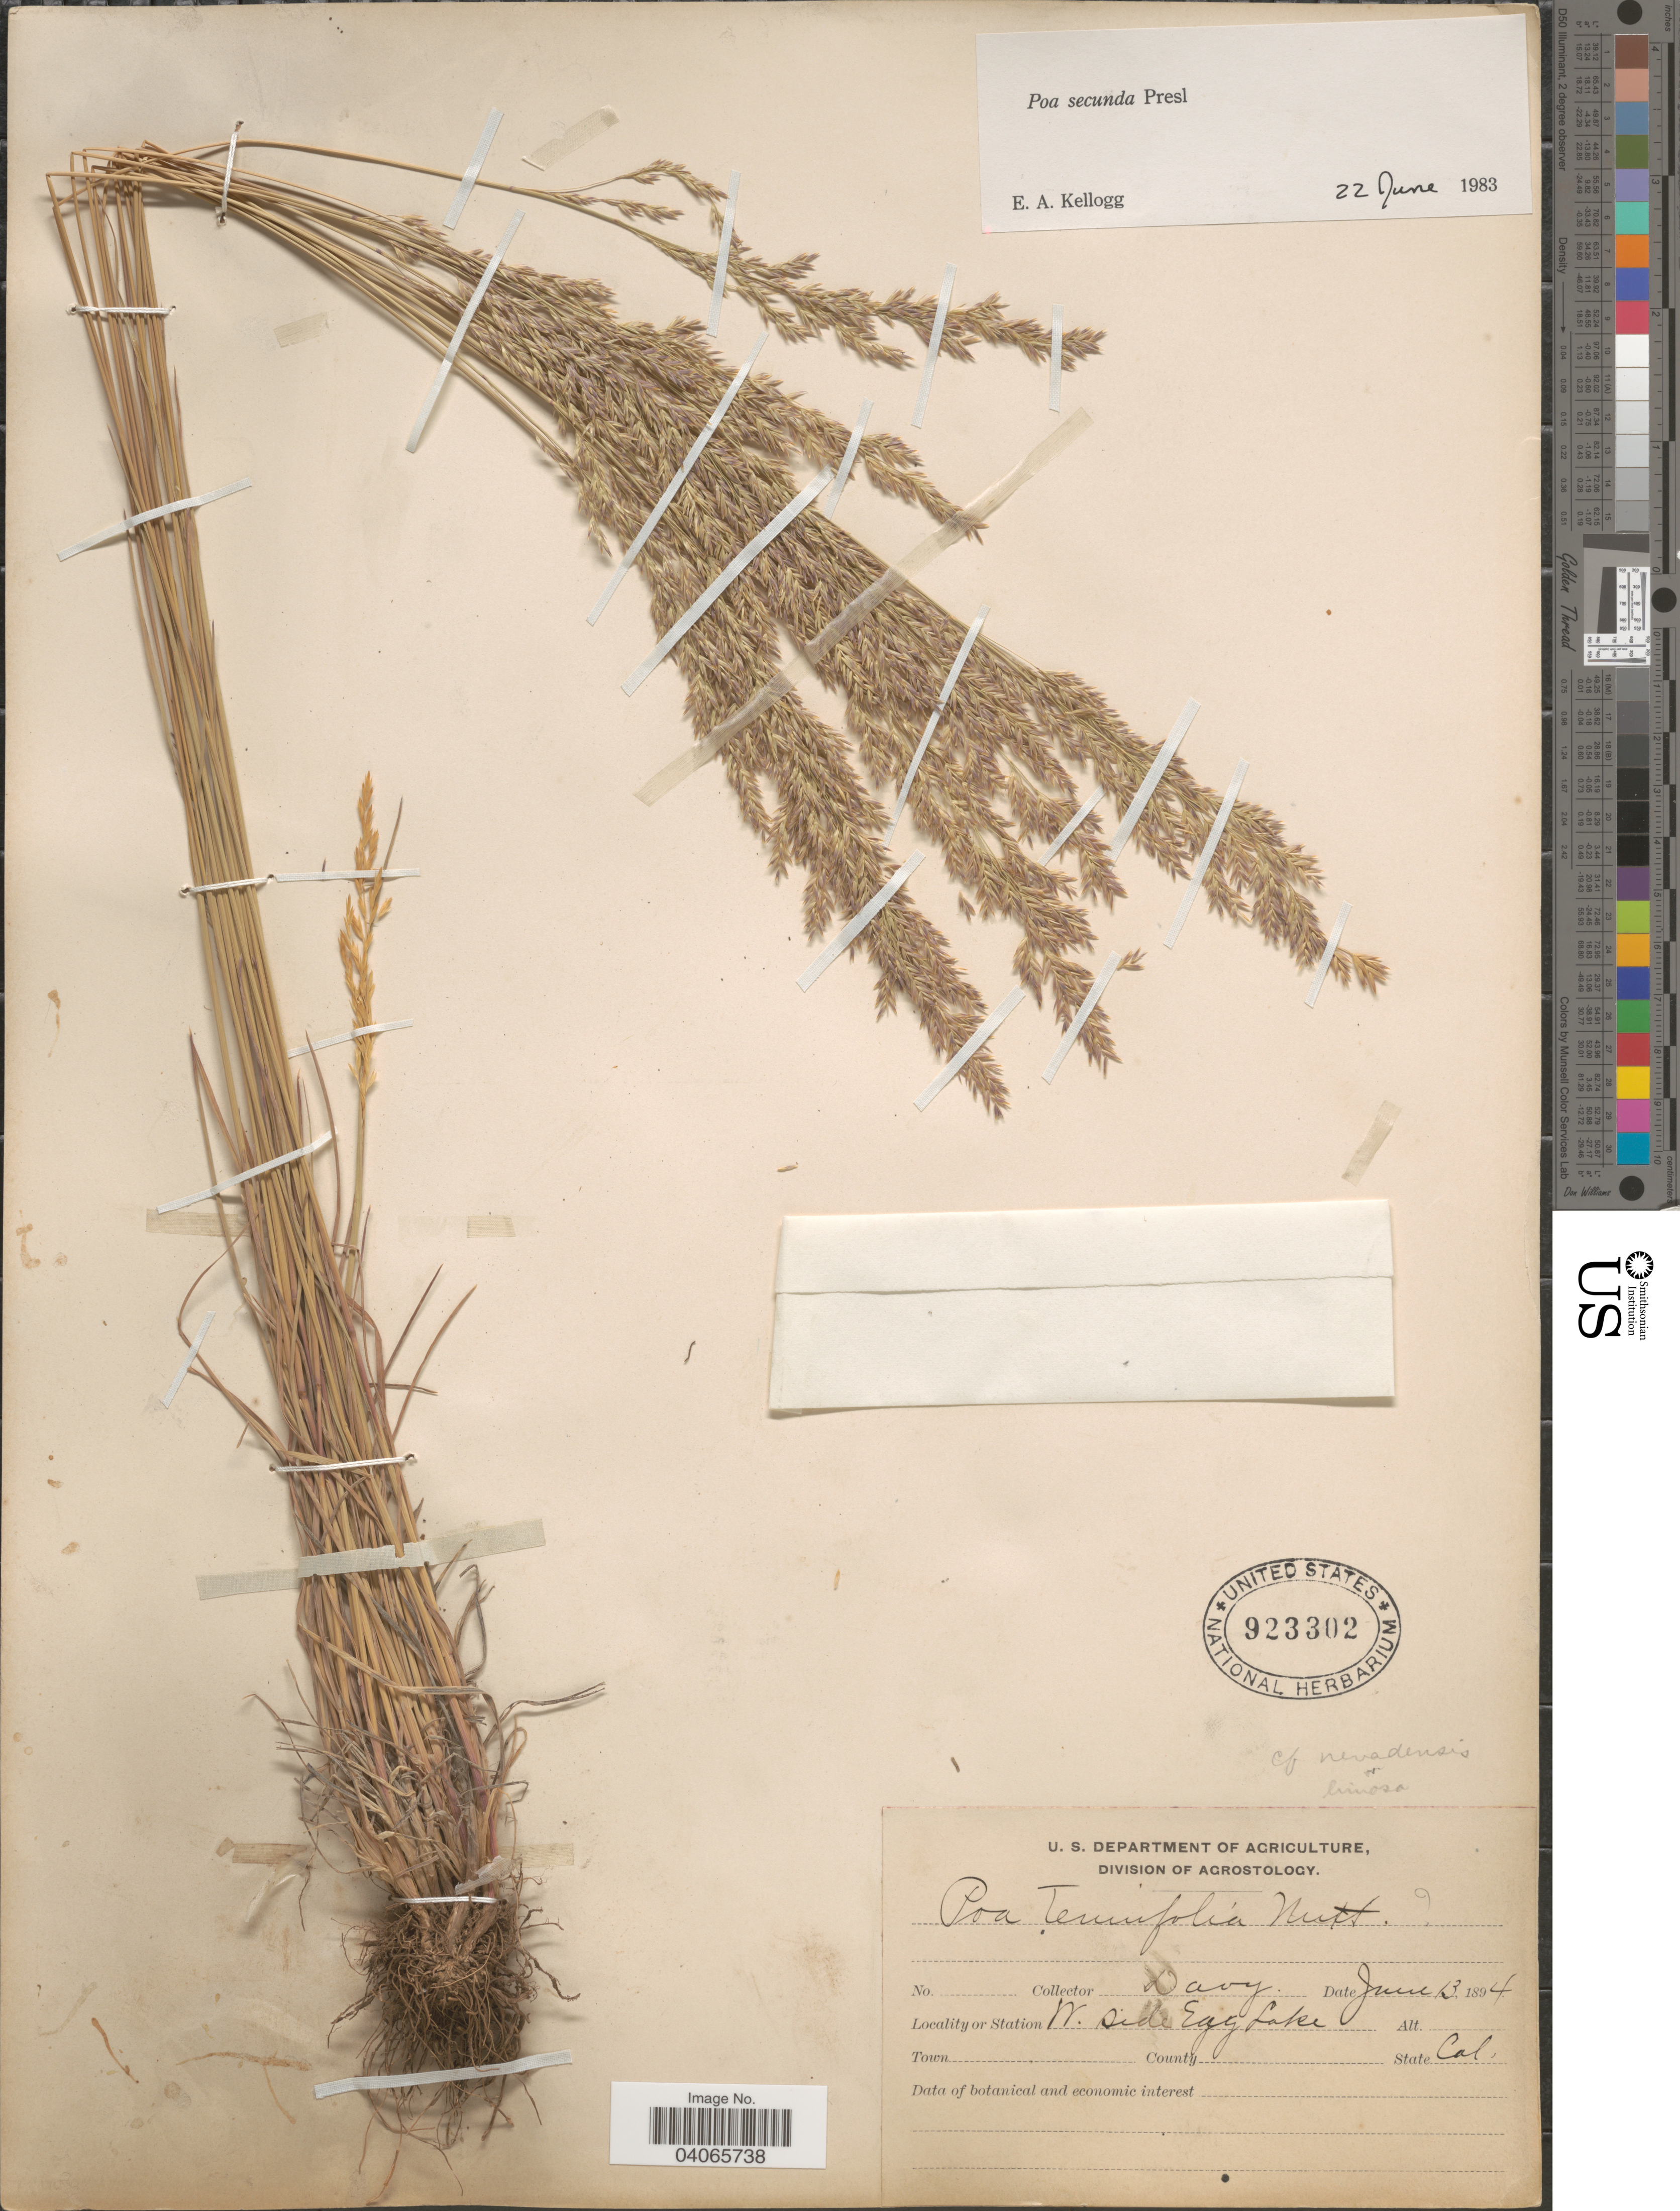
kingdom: Plantae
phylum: Tracheophyta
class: Liliopsida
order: Poales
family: Poaceae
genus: Poa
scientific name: Poa secunda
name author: J. Presl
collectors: Davy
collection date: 1894-06-13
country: United States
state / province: California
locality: W. side Egg Lake.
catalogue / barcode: US 923302